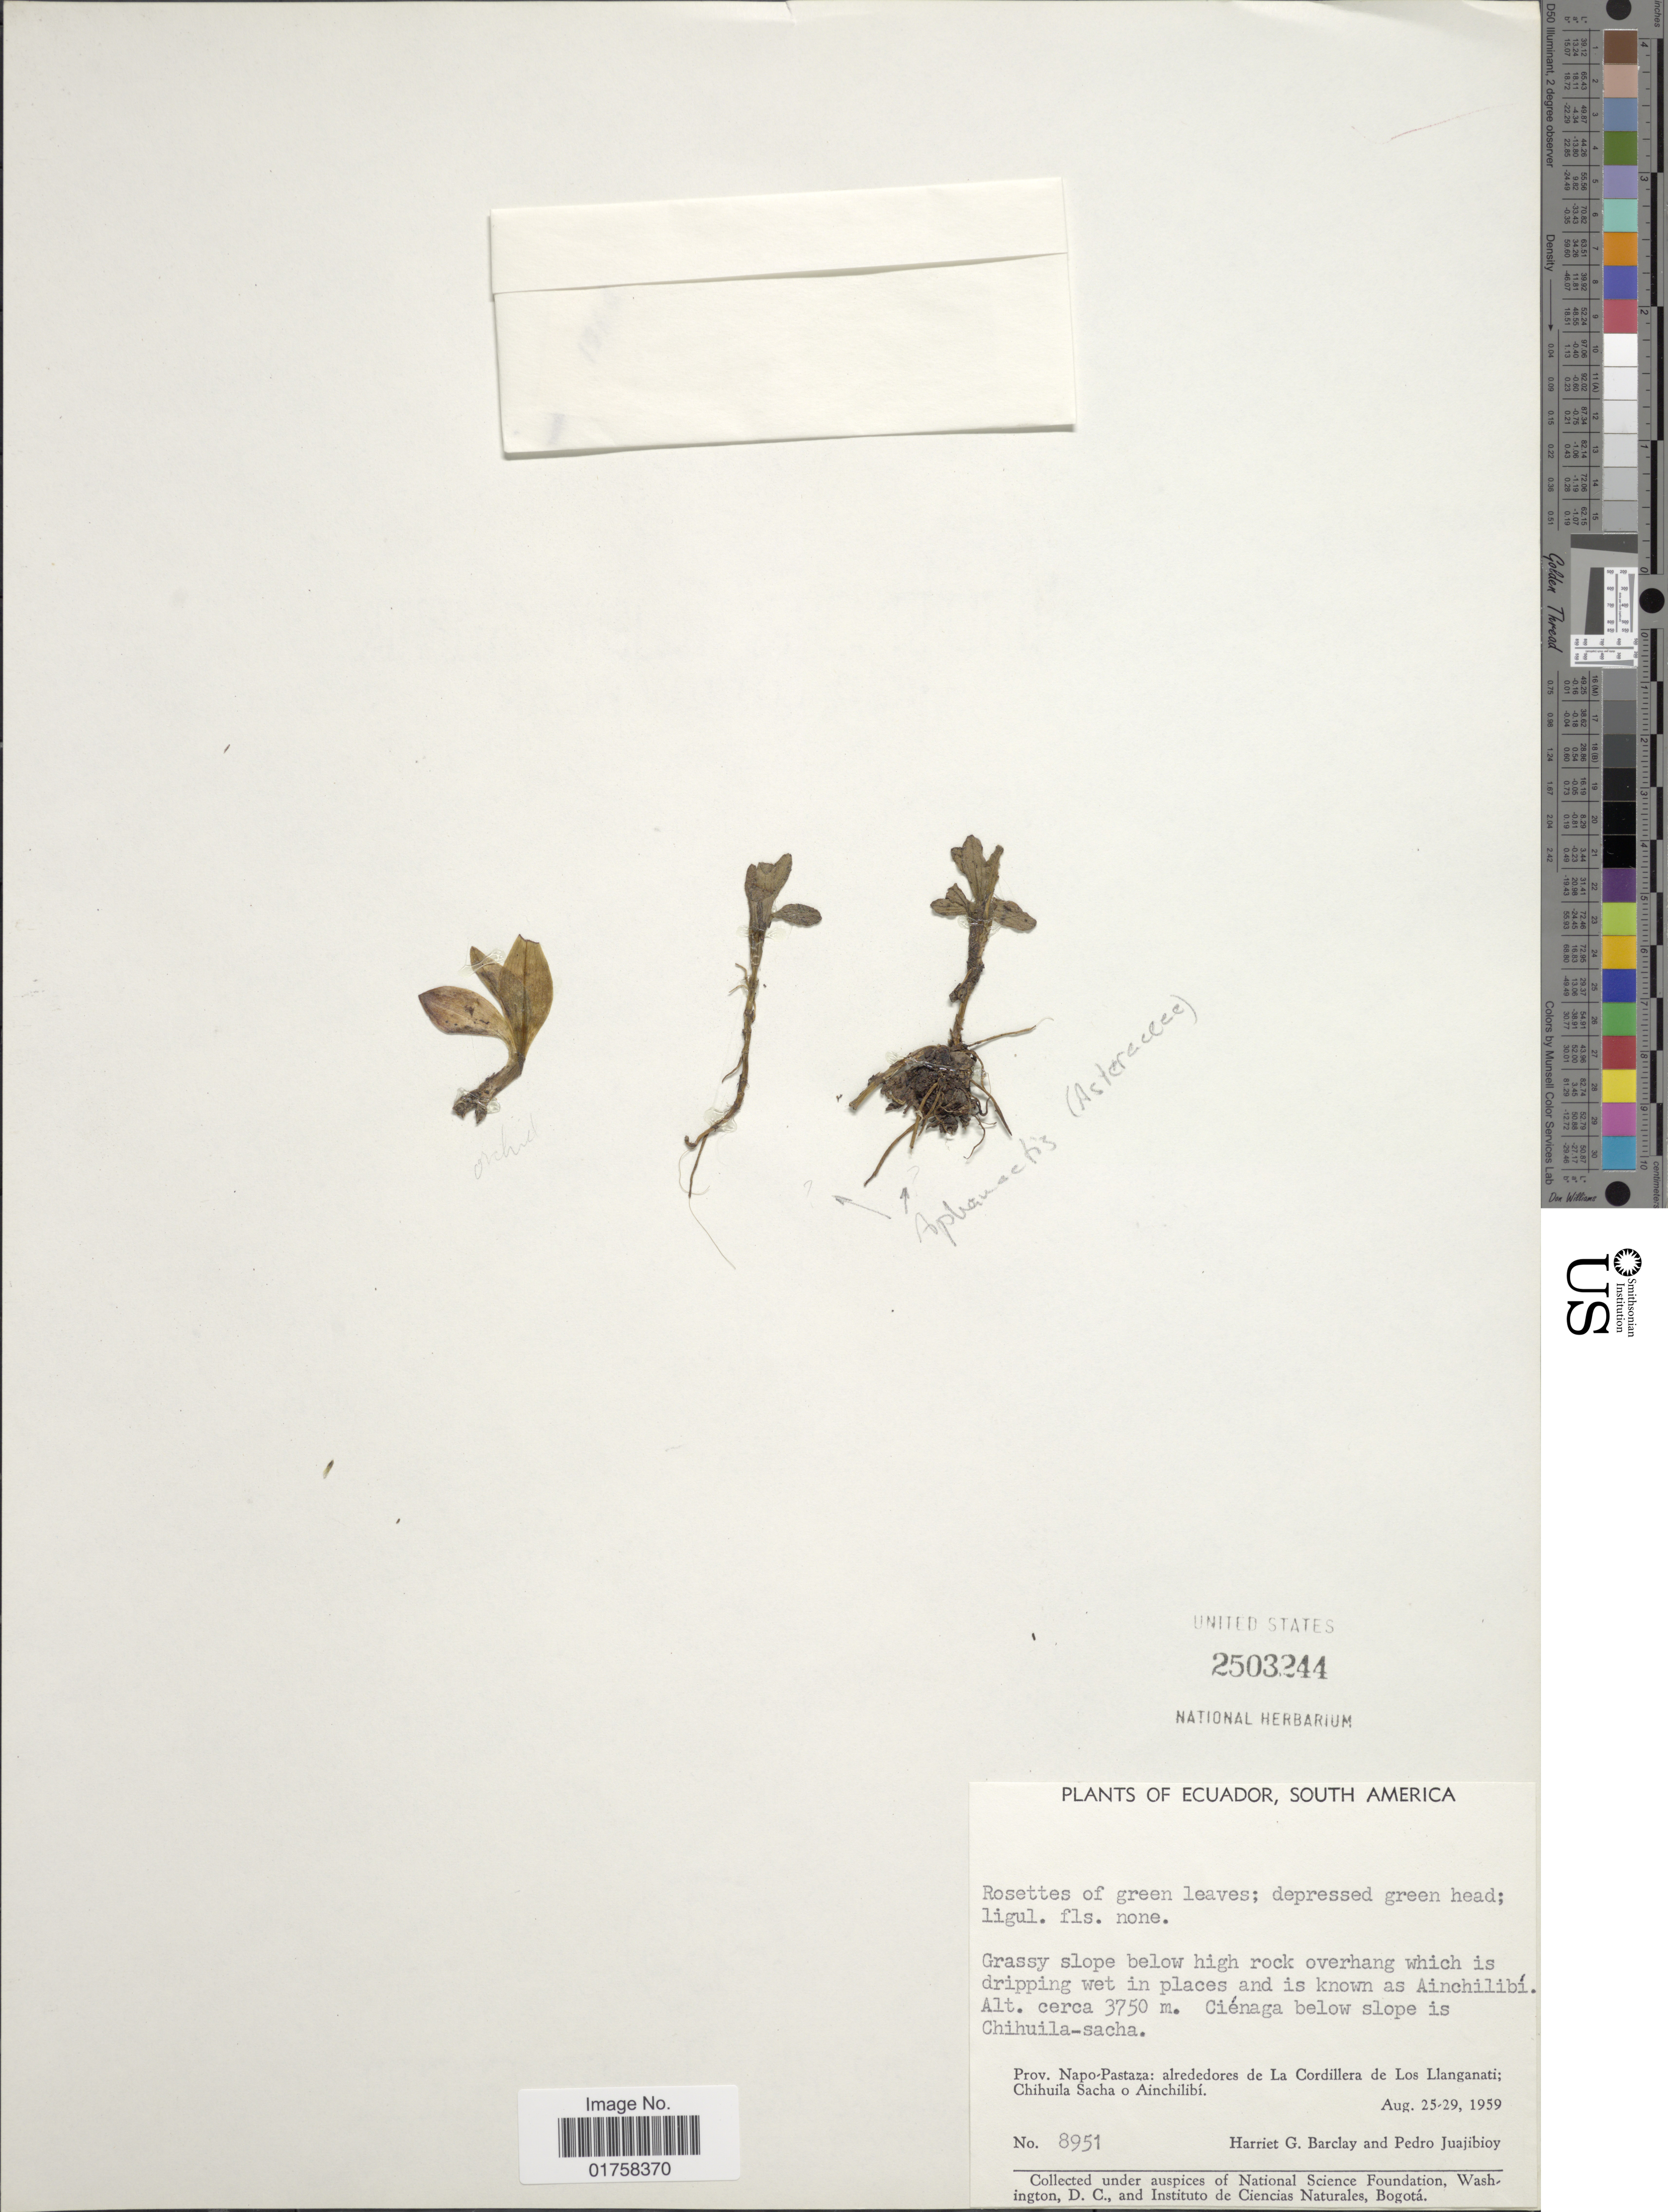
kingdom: Plantae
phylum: Tracheophyta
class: Magnoliopsida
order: Asterales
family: Asteraceae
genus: Aphanactis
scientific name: Aphanactis villosa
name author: S.F. Blake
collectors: H. G. Barclay & P. Juajibioy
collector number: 8951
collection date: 1959-08-25/1959-08-29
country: Ecuador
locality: Prov. Napo-Pastaza: alrededores de La Cordillera de Los Llanganati; Chihuila Sacha a Ainchilibi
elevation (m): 3750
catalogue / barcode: US 2503244